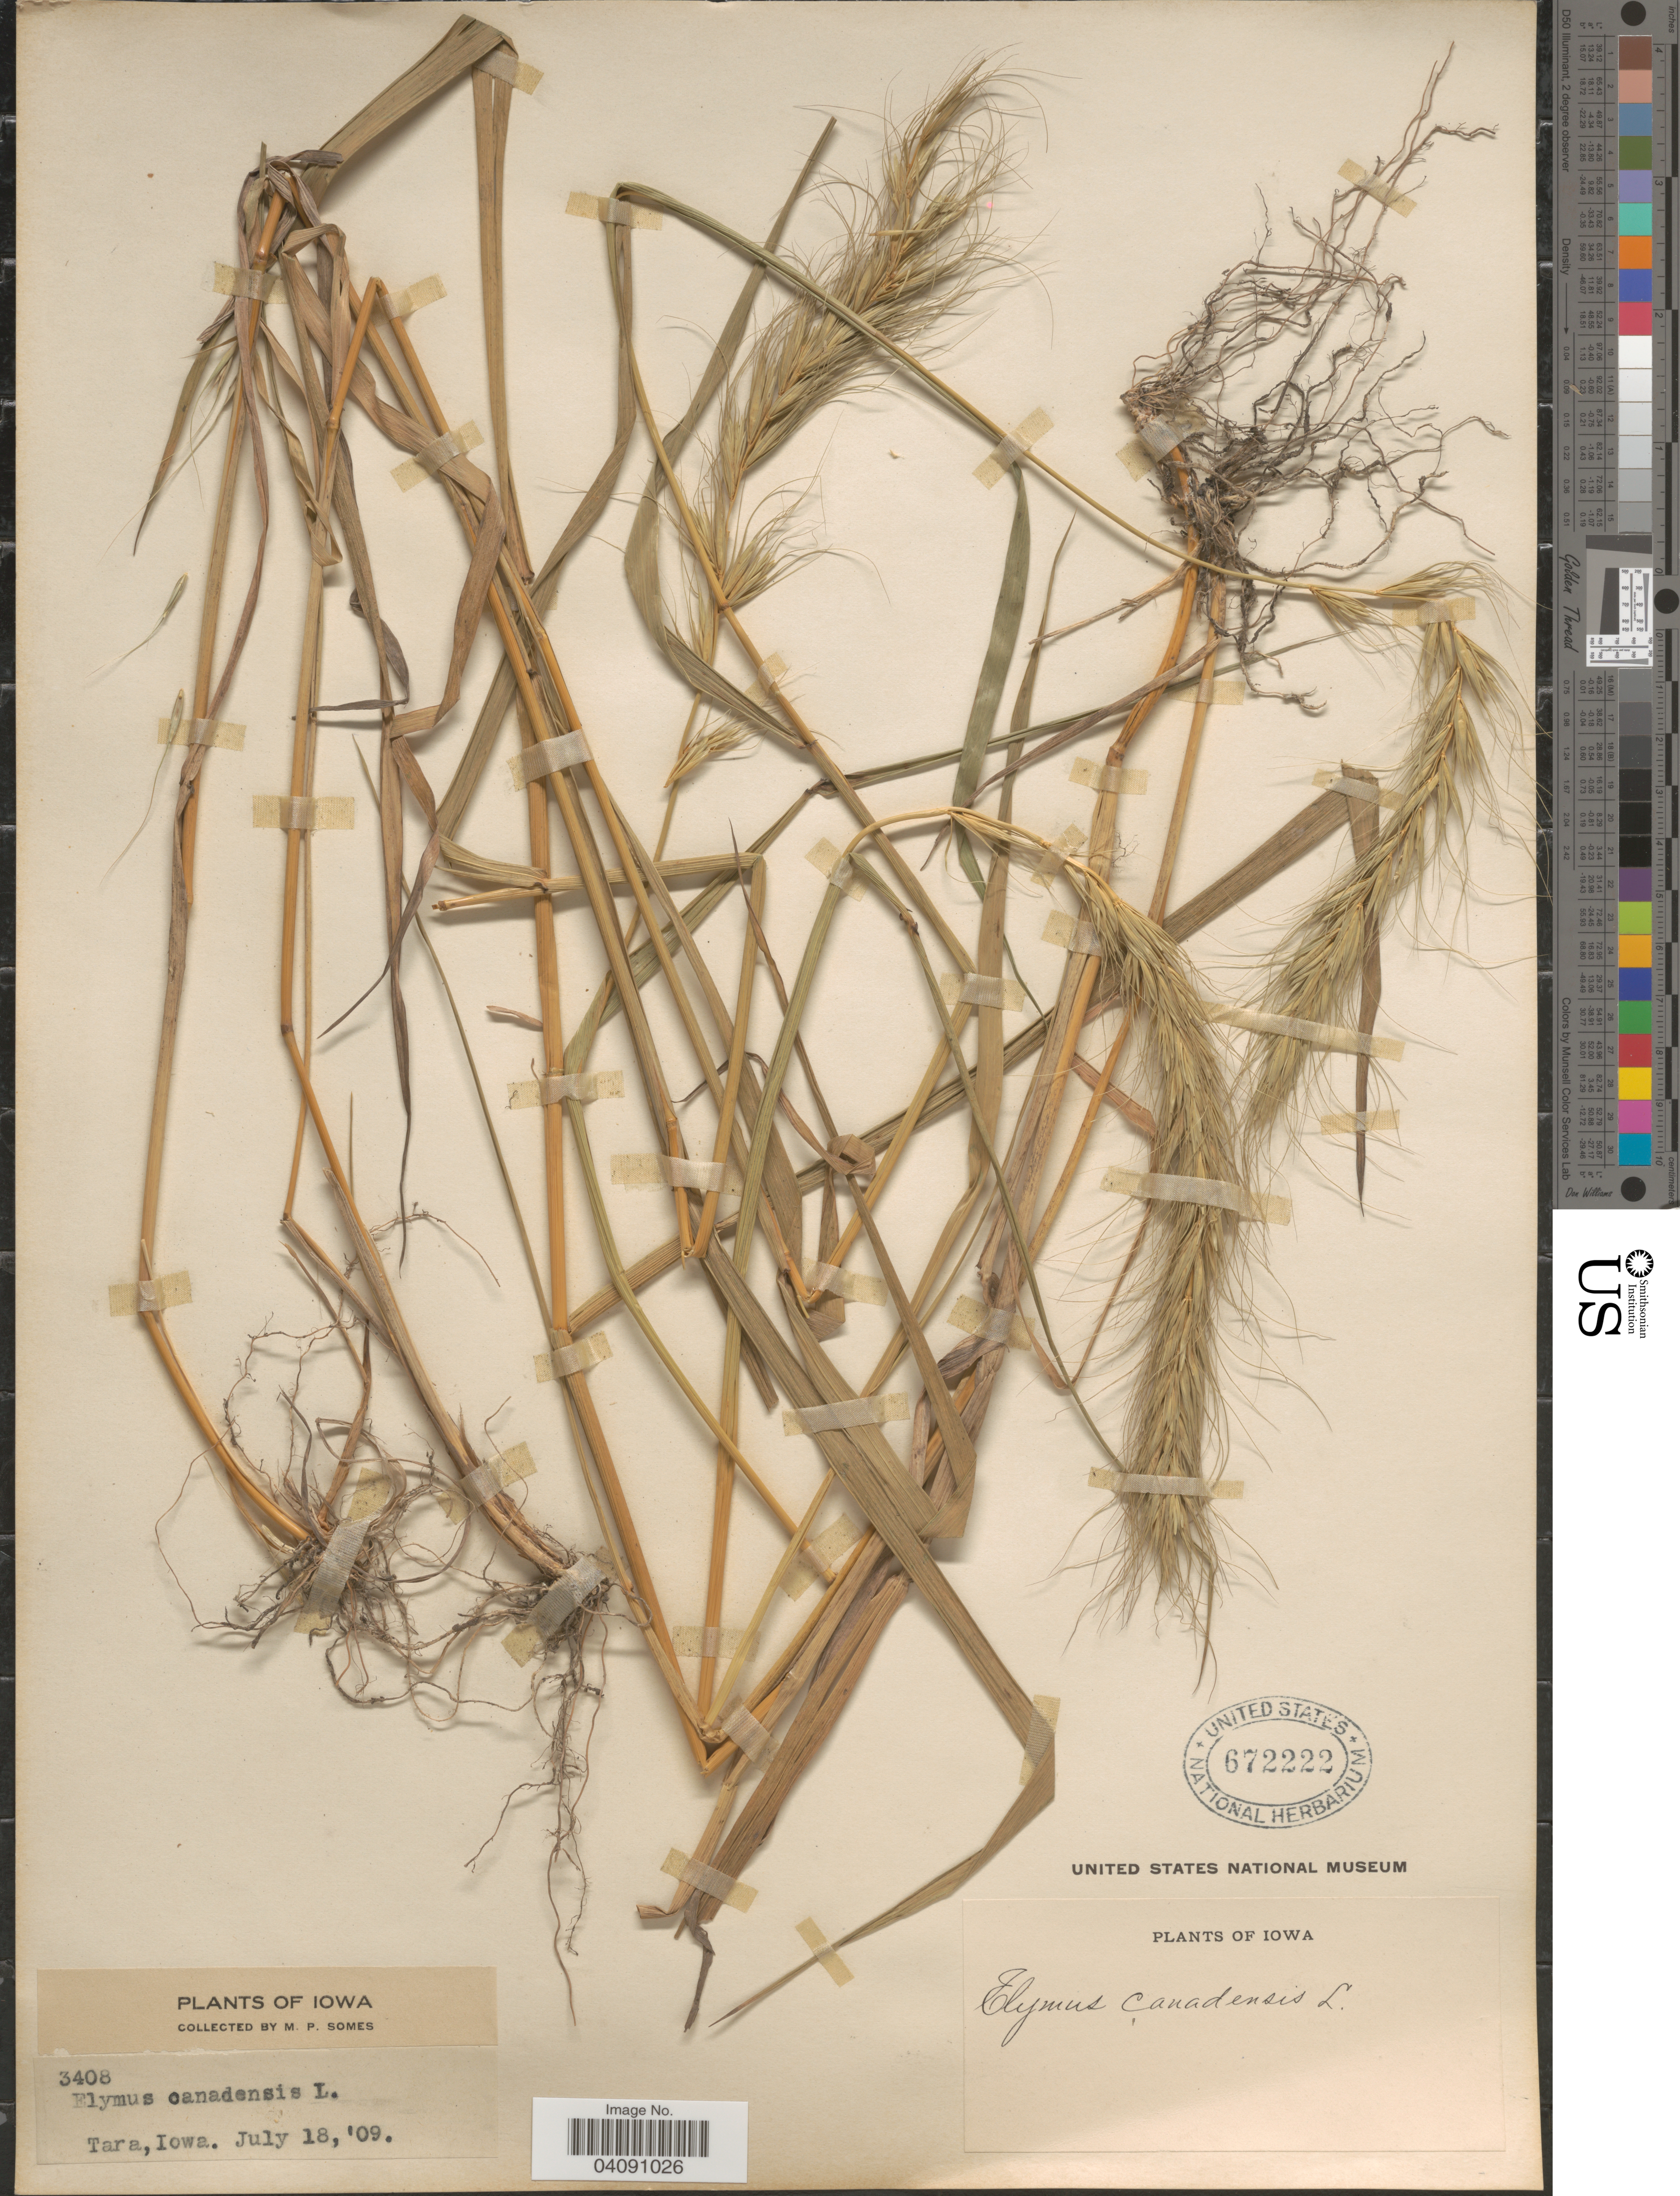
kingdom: Plantae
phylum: Tracheophyta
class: Liliopsida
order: Poales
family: Poaceae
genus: Elymus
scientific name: Elymus canadensis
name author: L.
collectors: M. Somes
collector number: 3408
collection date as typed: Transcribed d/m/y: 18/7/9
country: United States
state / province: Iowa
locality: Tara.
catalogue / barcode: US 672222